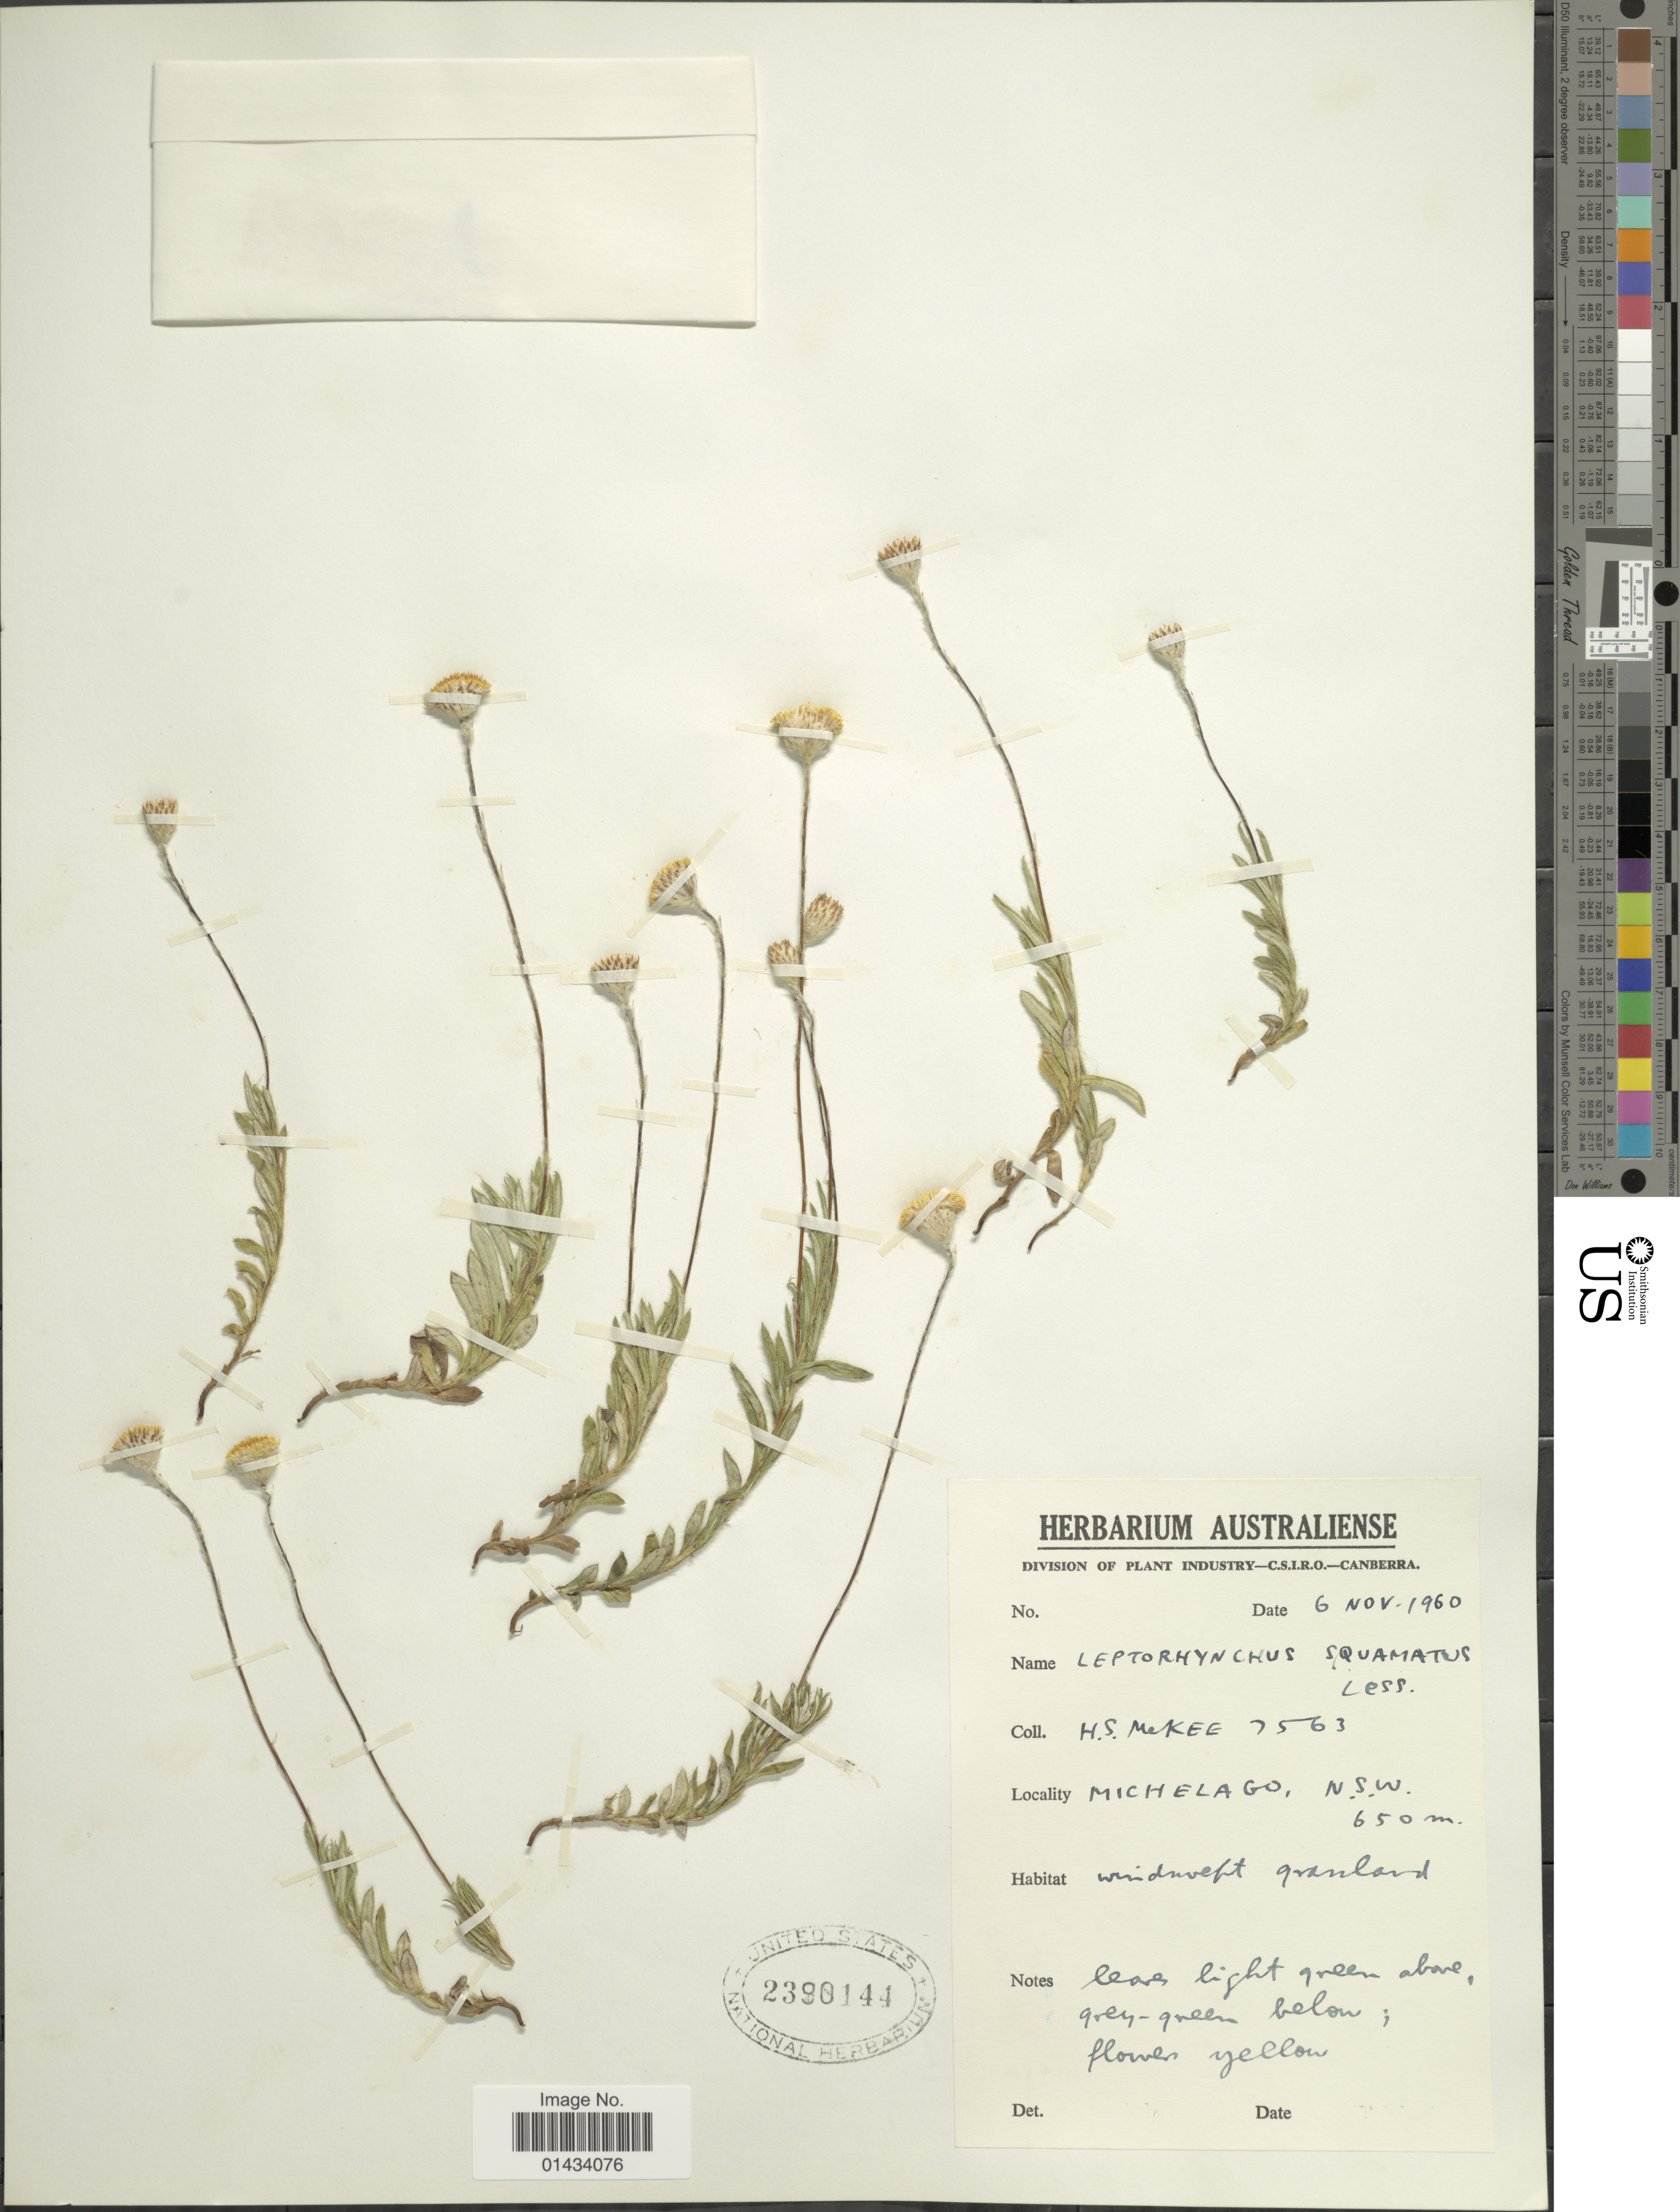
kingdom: Plantae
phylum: Tracheophyta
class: Magnoliopsida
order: Asterales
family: Asteraceae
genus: Leptorhynchos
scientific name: Leptorhynchos squamatus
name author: (Labill.) Less.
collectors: H. S. McKee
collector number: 7563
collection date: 1960-11-06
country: Australia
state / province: New South Wales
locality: Michelago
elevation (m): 650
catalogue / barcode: US 2390144